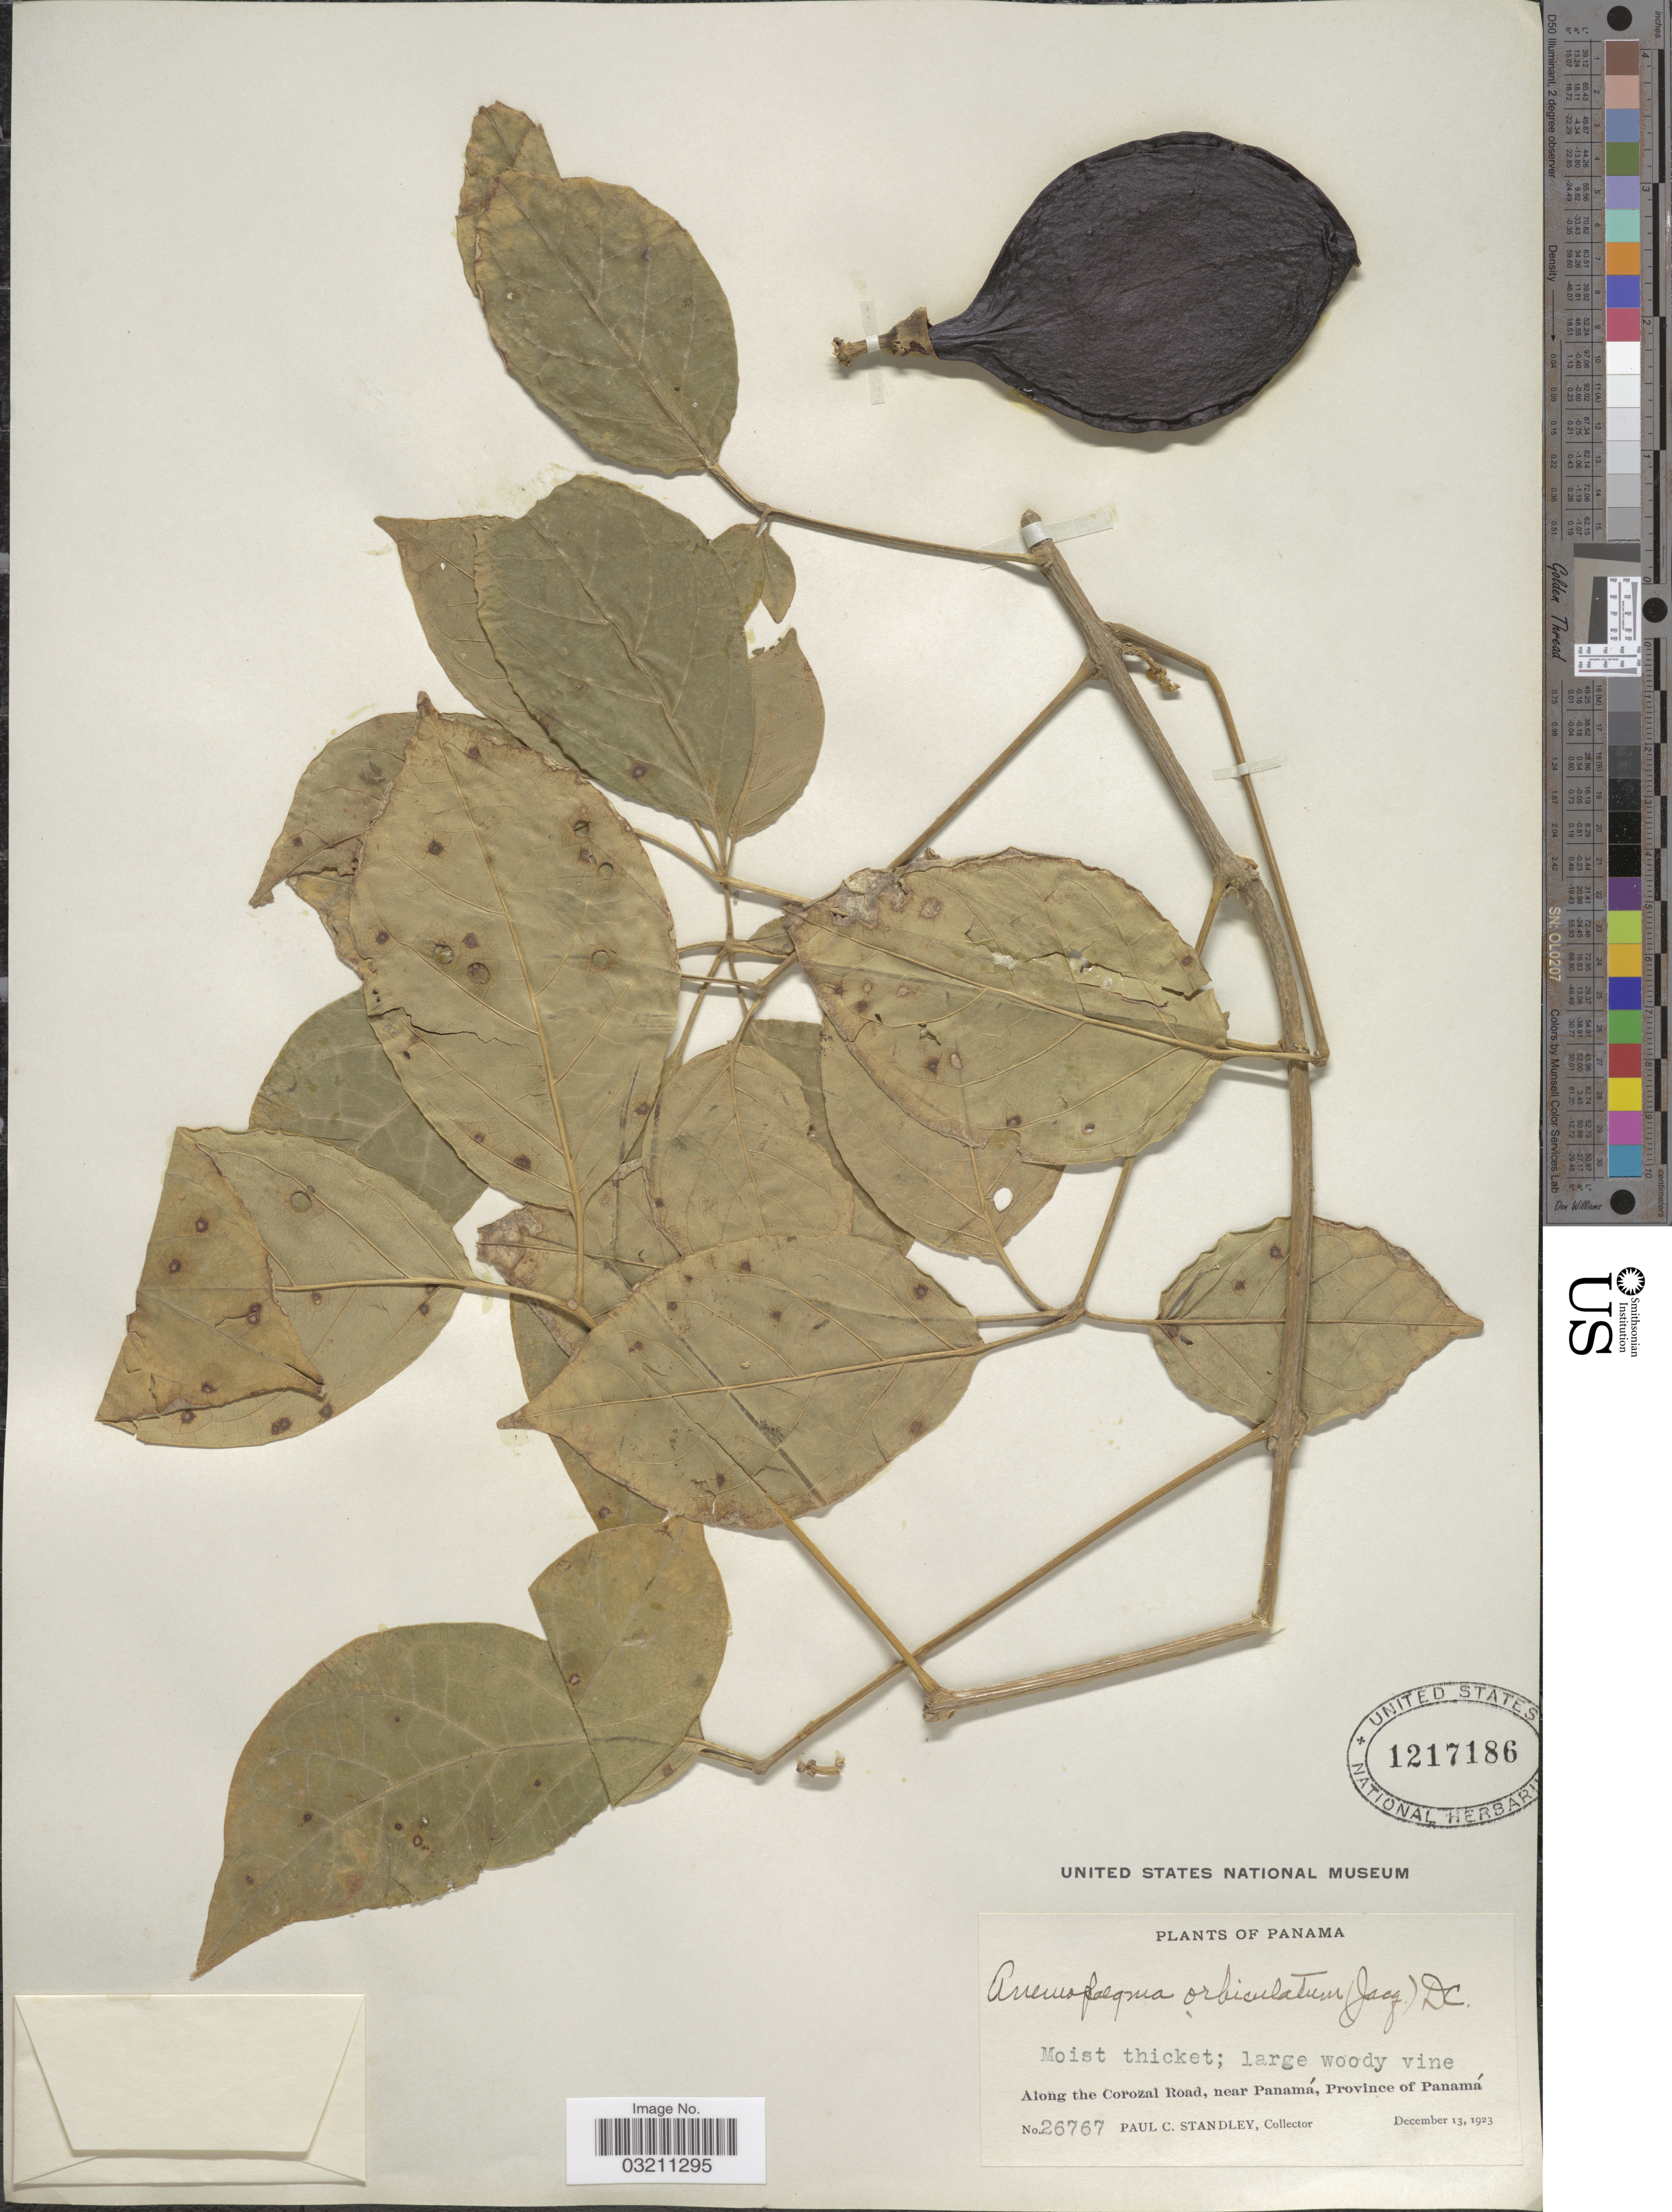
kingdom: Plantae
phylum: Tracheophyta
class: Magnoliopsida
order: Lamiales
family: Bignoniaceae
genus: Amphilophium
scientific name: Amphilophium orbiculatum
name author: (Jacq.) DC.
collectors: P. C. Standley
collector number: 26767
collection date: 1923-12-13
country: Panama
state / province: Panamá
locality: Along the Corozal Road, near Panamá.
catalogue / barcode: US 121786